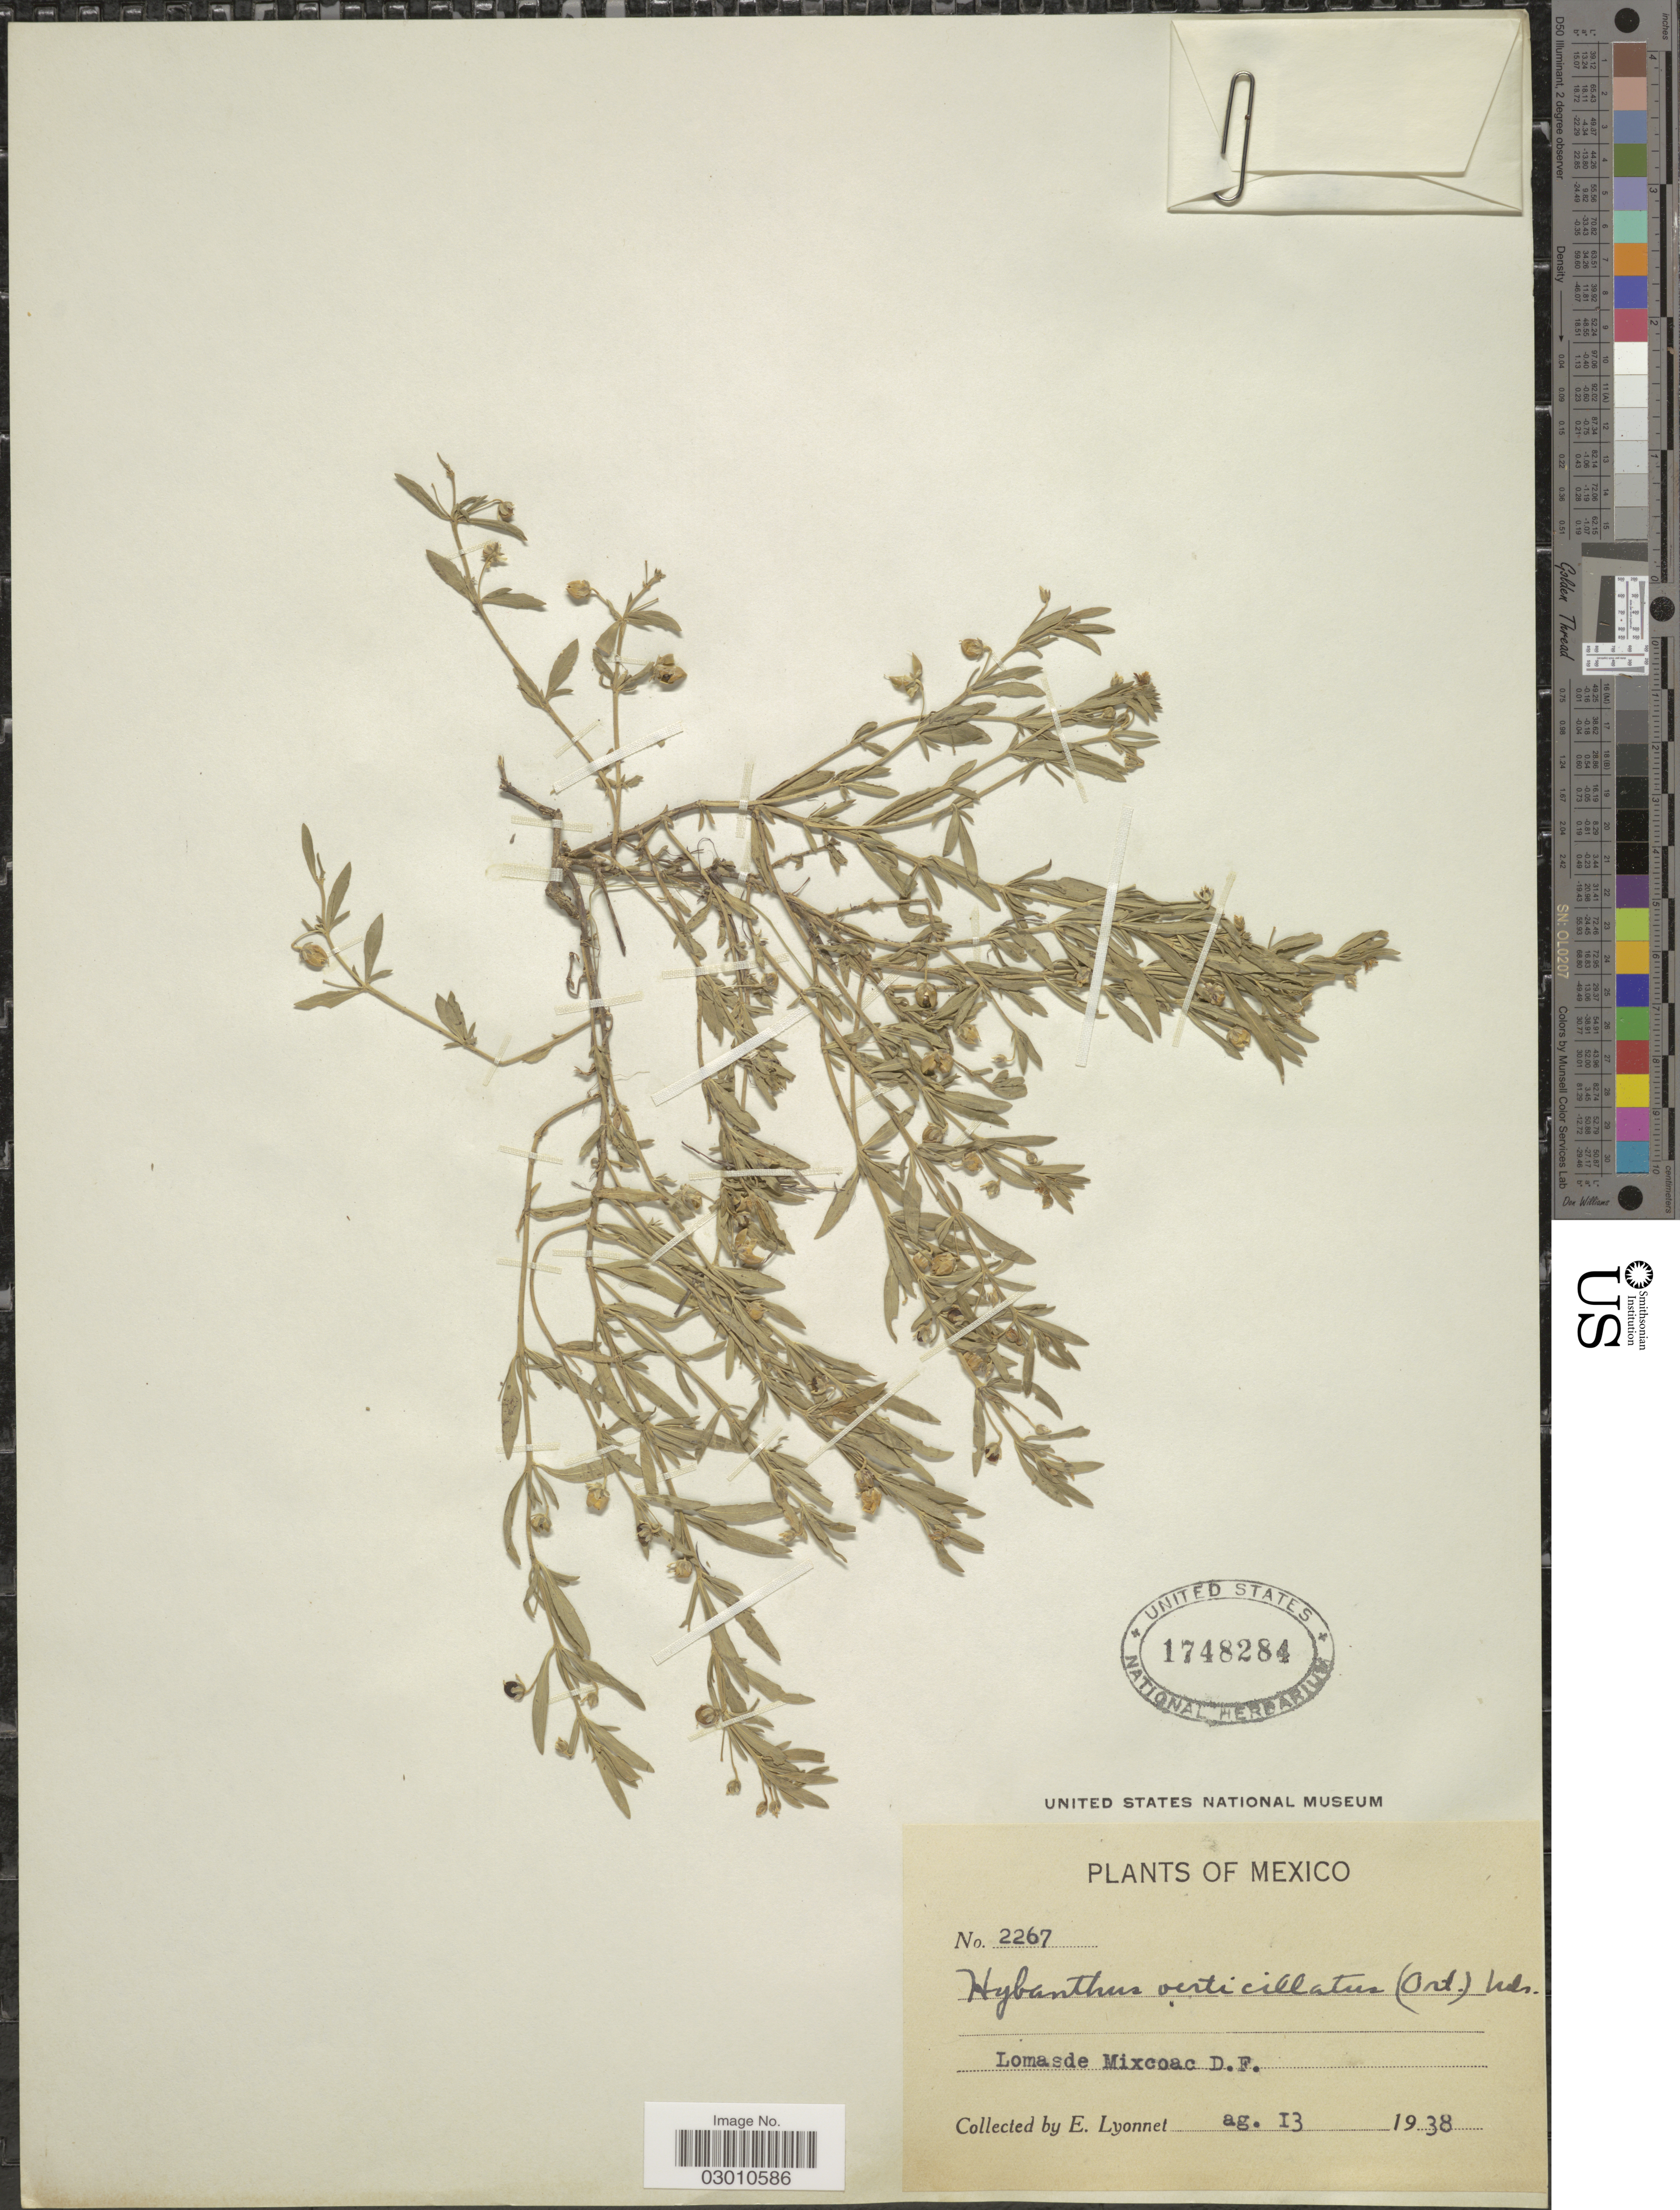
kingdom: Plantae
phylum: Tracheophyta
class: Magnoliopsida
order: Malpighiales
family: Violaceae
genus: Pombalia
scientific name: Pombalia verticillata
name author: (Ortega) Paula-Souza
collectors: E. Lyonnet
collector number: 2267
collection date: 1938-08-13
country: Mexico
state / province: Distrito Federal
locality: Lomasde Mixcoac D.F.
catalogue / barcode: US 1748284